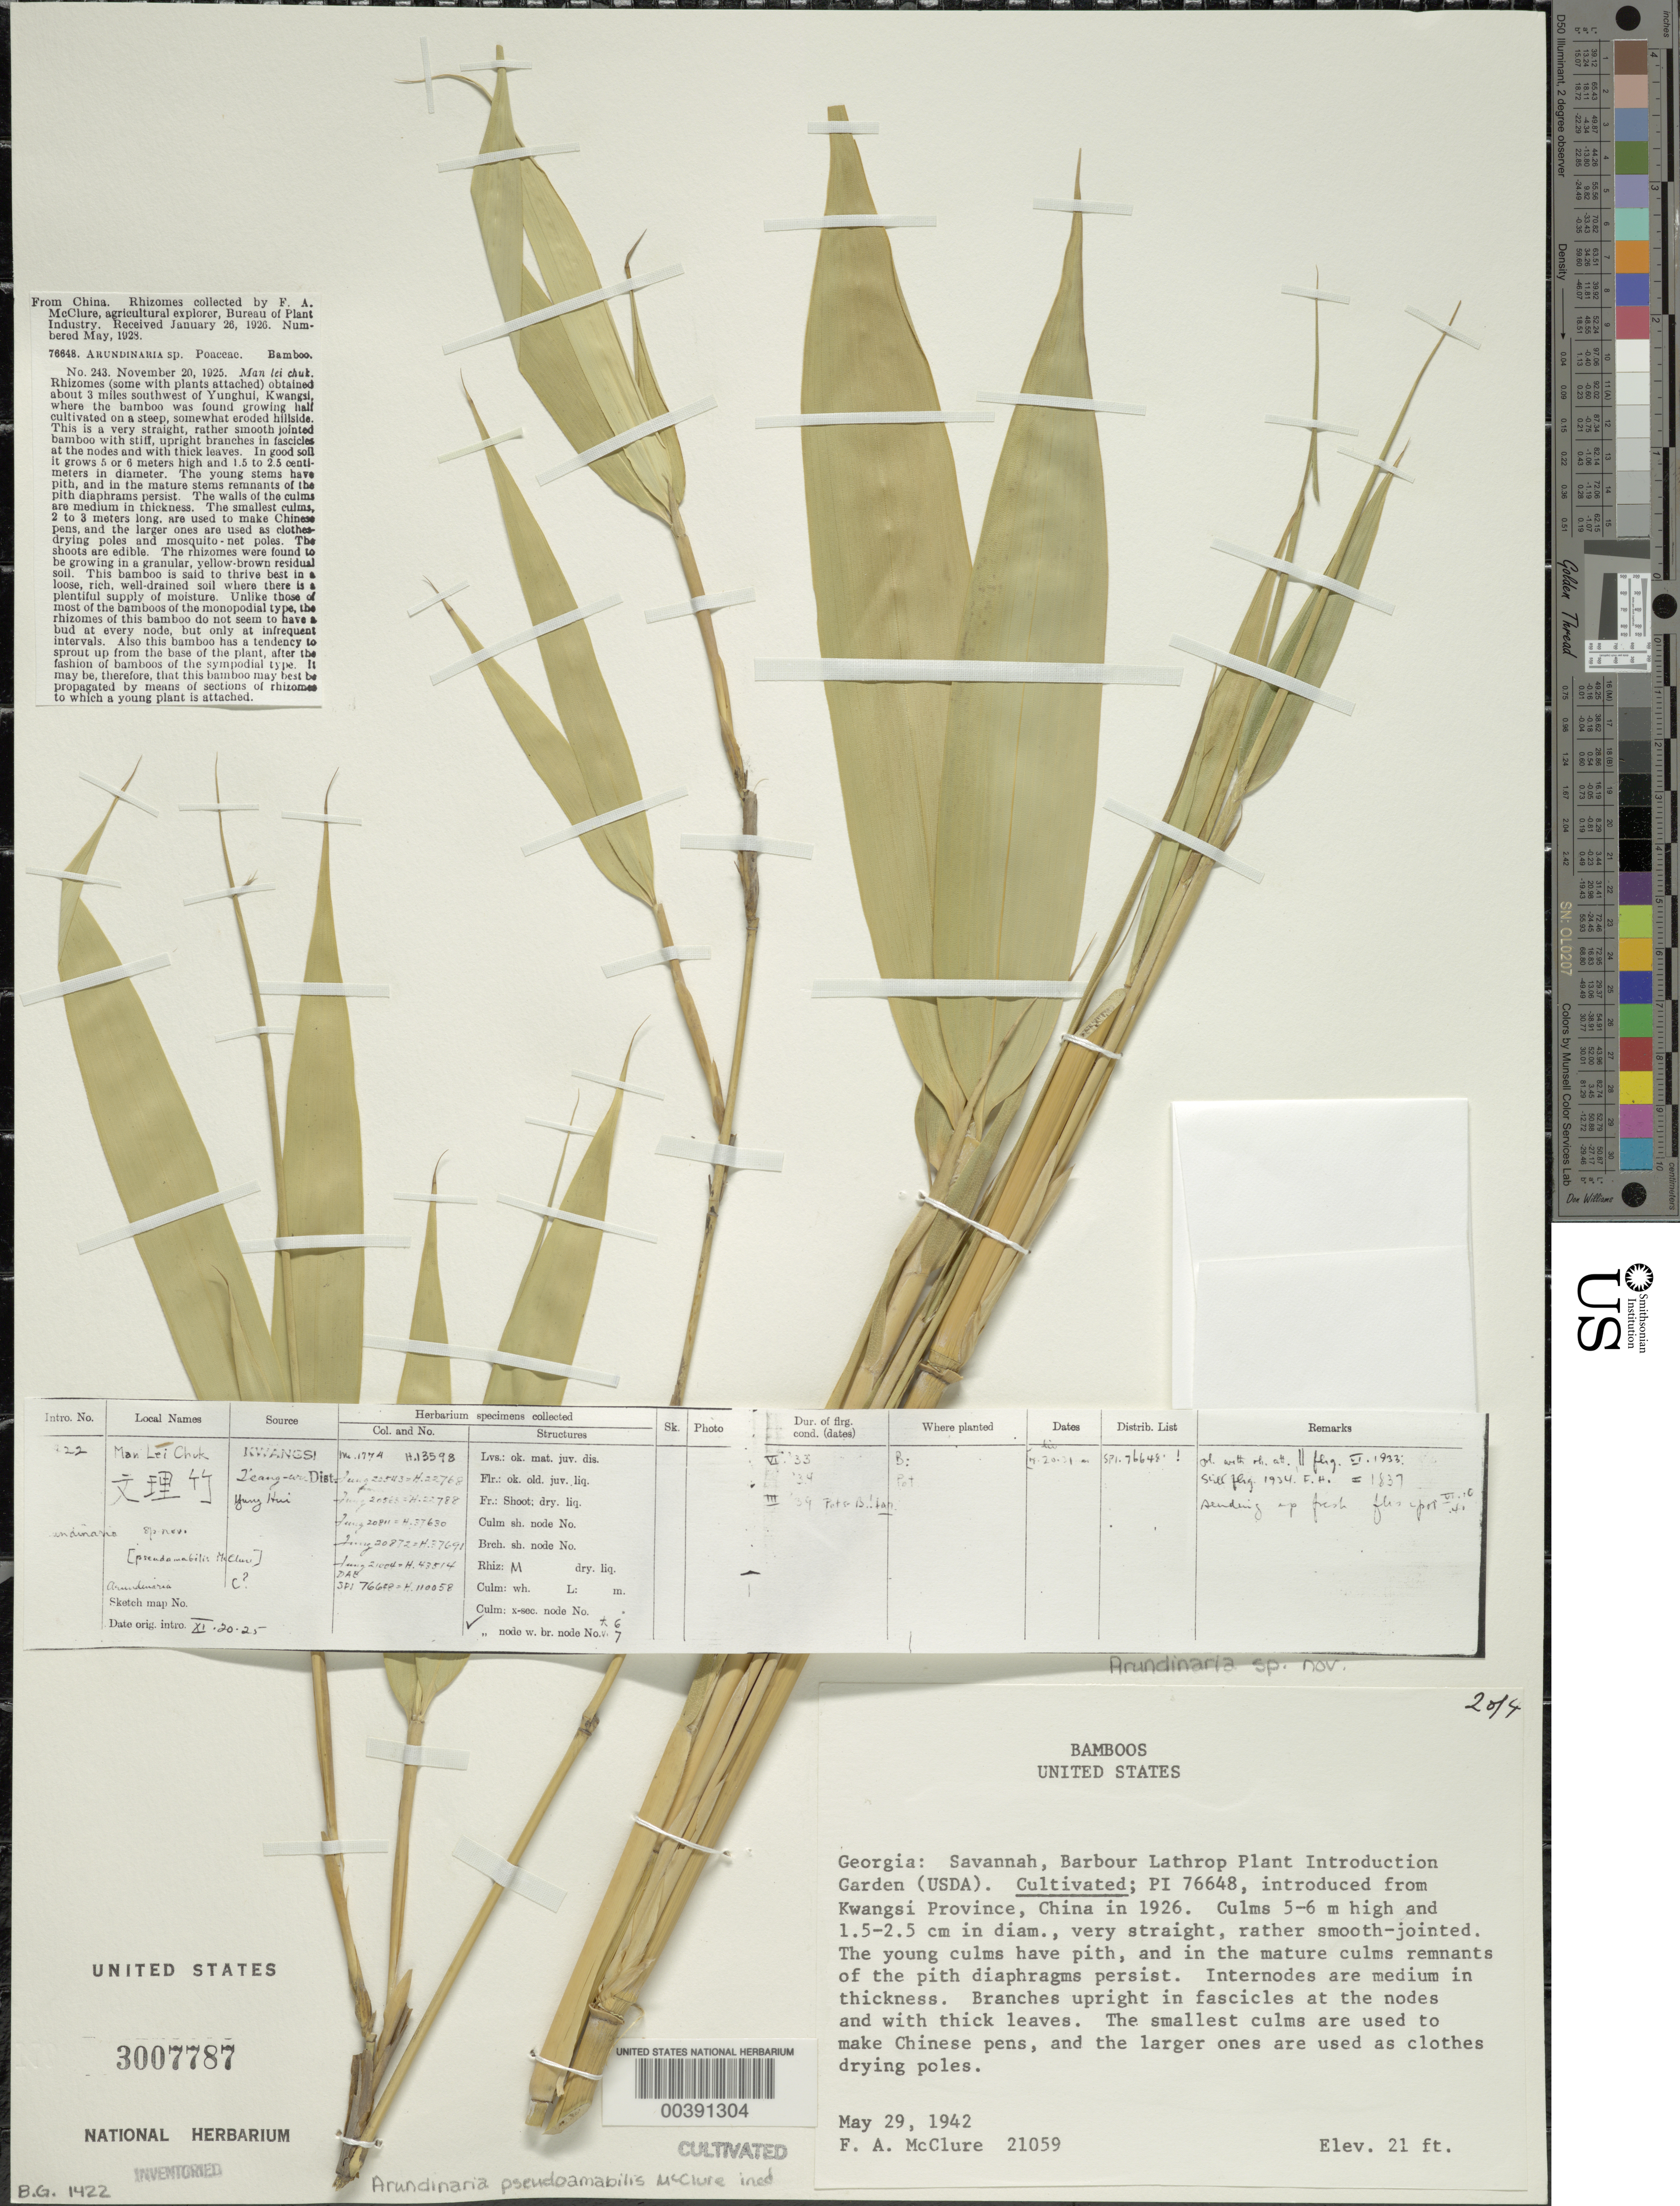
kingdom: Plantae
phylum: Tracheophyta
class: Liliopsida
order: Poales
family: Poaceae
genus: Arundinaria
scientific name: Arundinaria sp.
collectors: F. A. McClure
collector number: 21059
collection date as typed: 29 May 1942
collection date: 1942-05-29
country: United States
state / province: Georgia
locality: Savannah, barbour lathrop pi garden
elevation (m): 6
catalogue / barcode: US 3007787